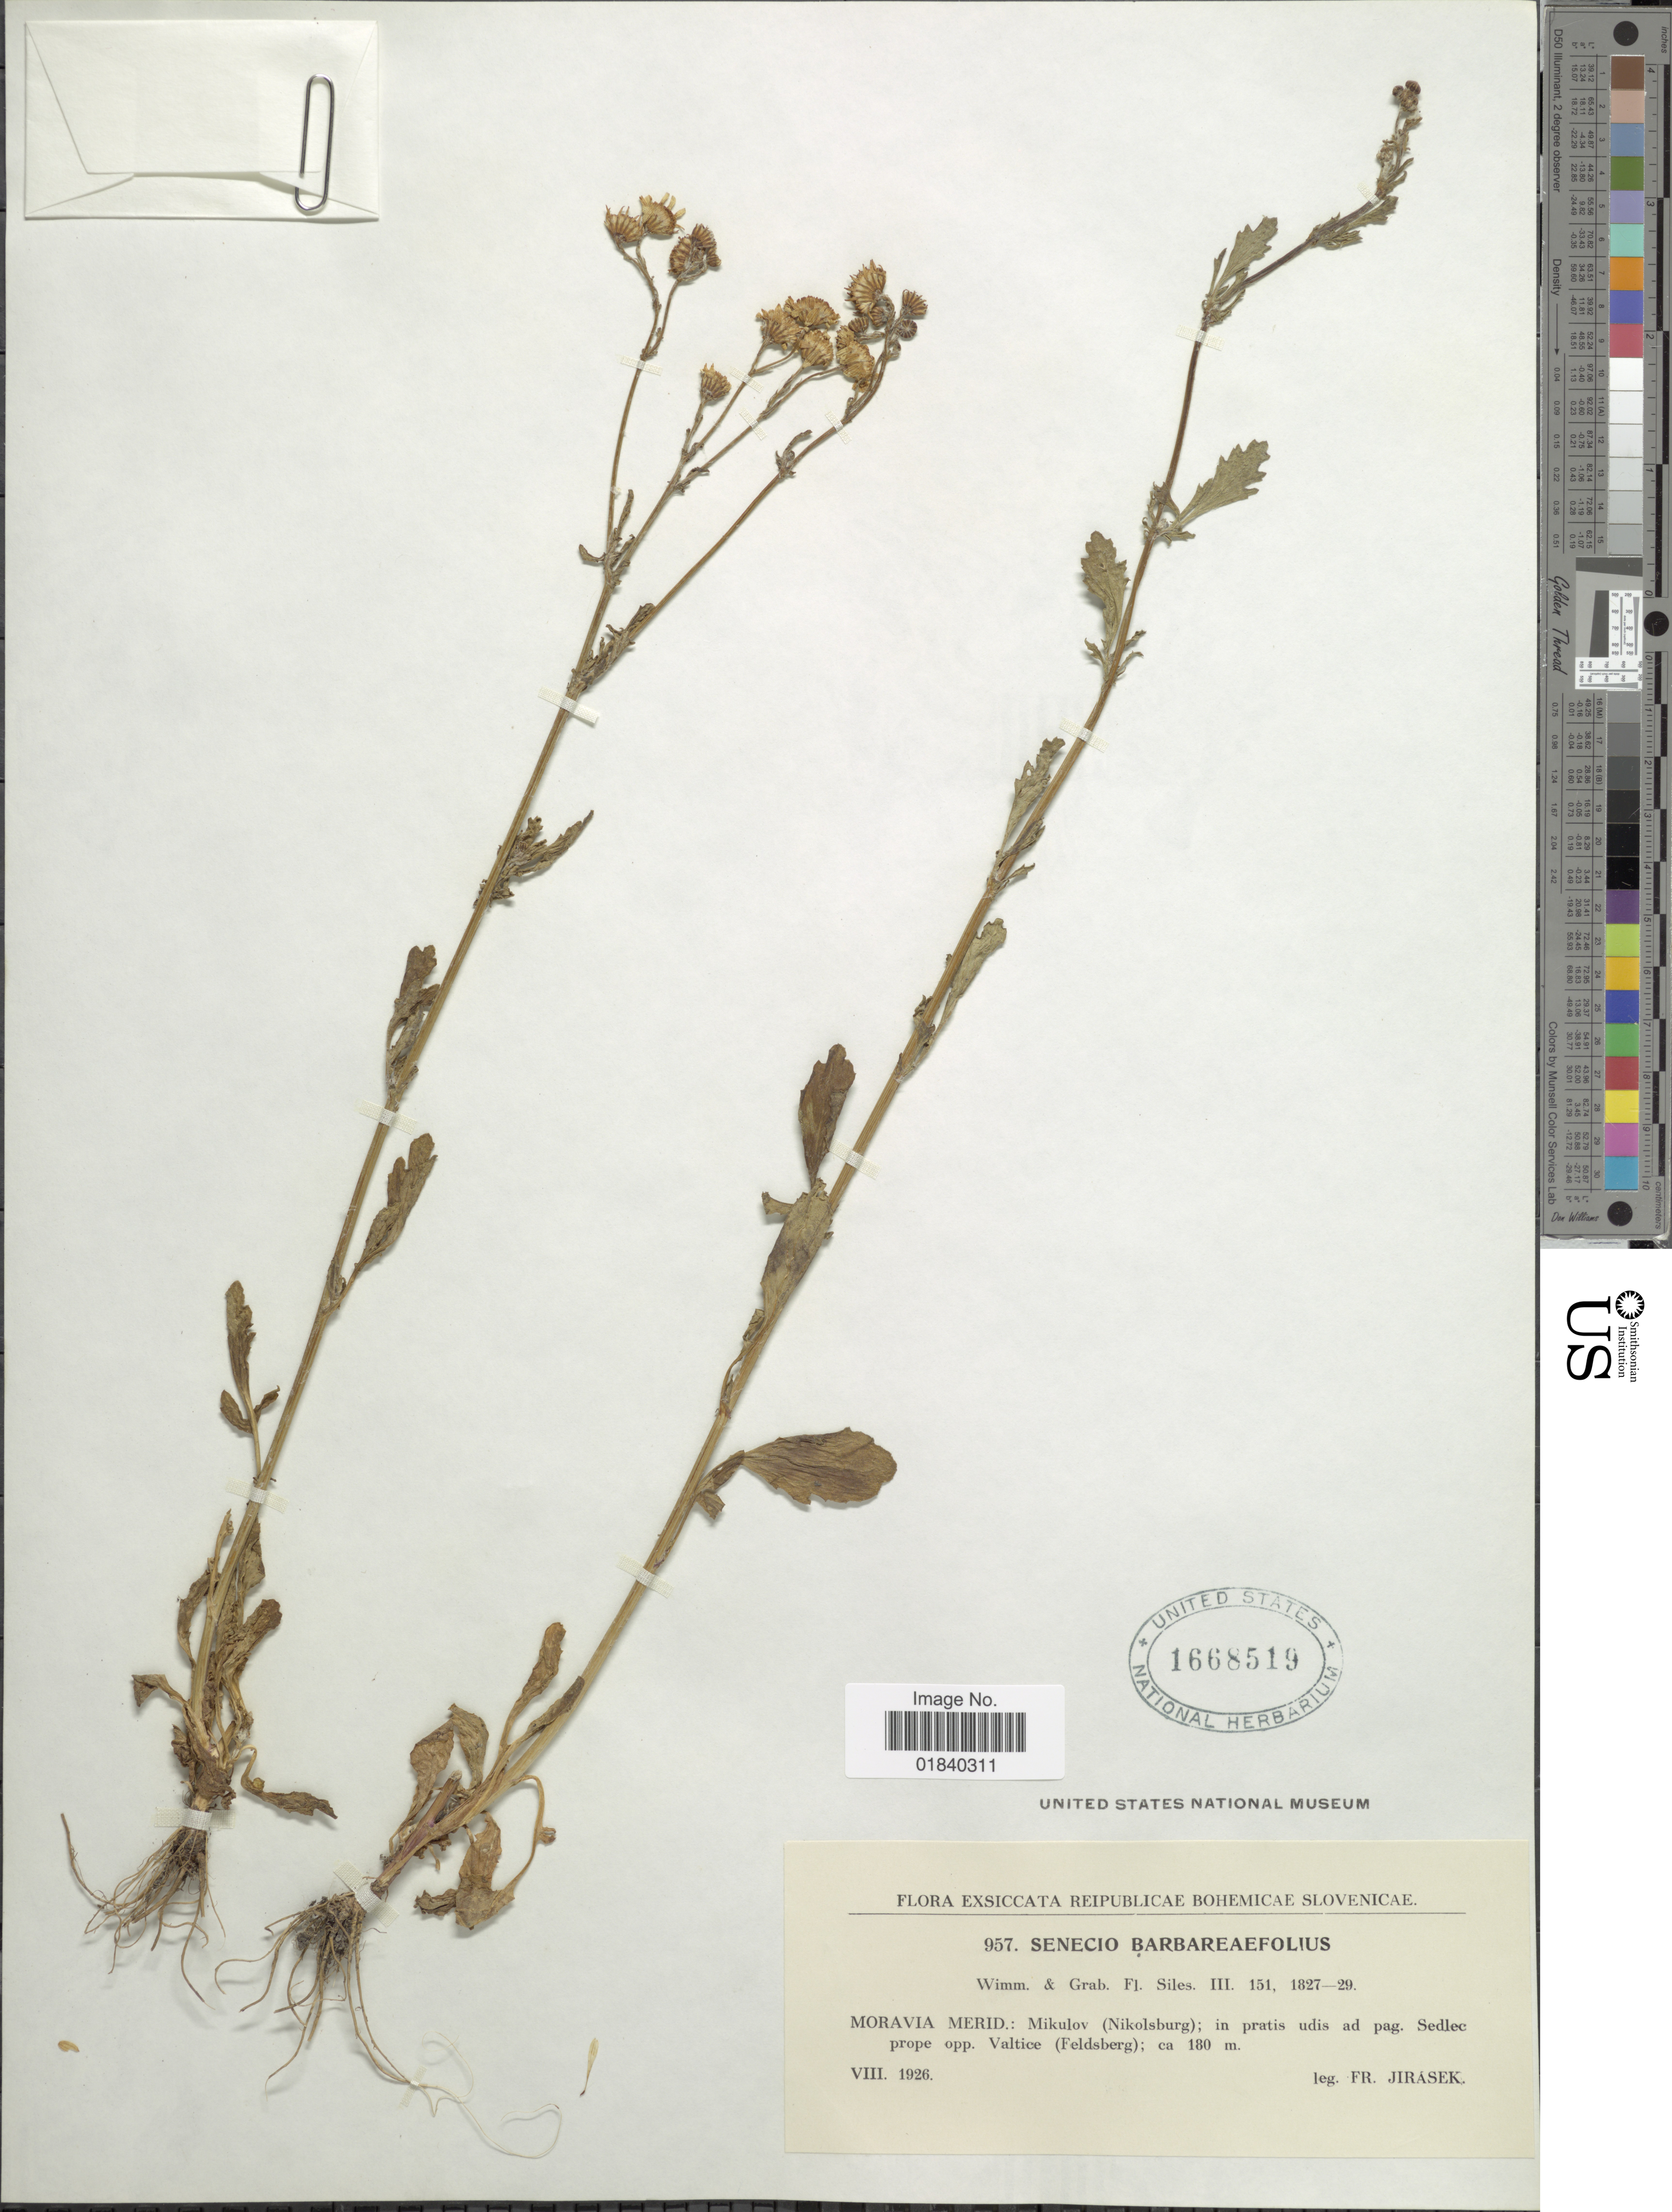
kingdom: Plantae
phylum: Tracheophyta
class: Magnoliopsida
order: Asterales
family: Asteraceae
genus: Senecio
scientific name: Senecio barbareifolius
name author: Turcz.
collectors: F. Jirasek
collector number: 957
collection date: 1926-08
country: Czechia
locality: Moravia Merid.: Mikulov (Nikolsburg); in pratis udis ad pag. Sedloe prope opp. Valtice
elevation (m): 180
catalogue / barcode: US 1668519